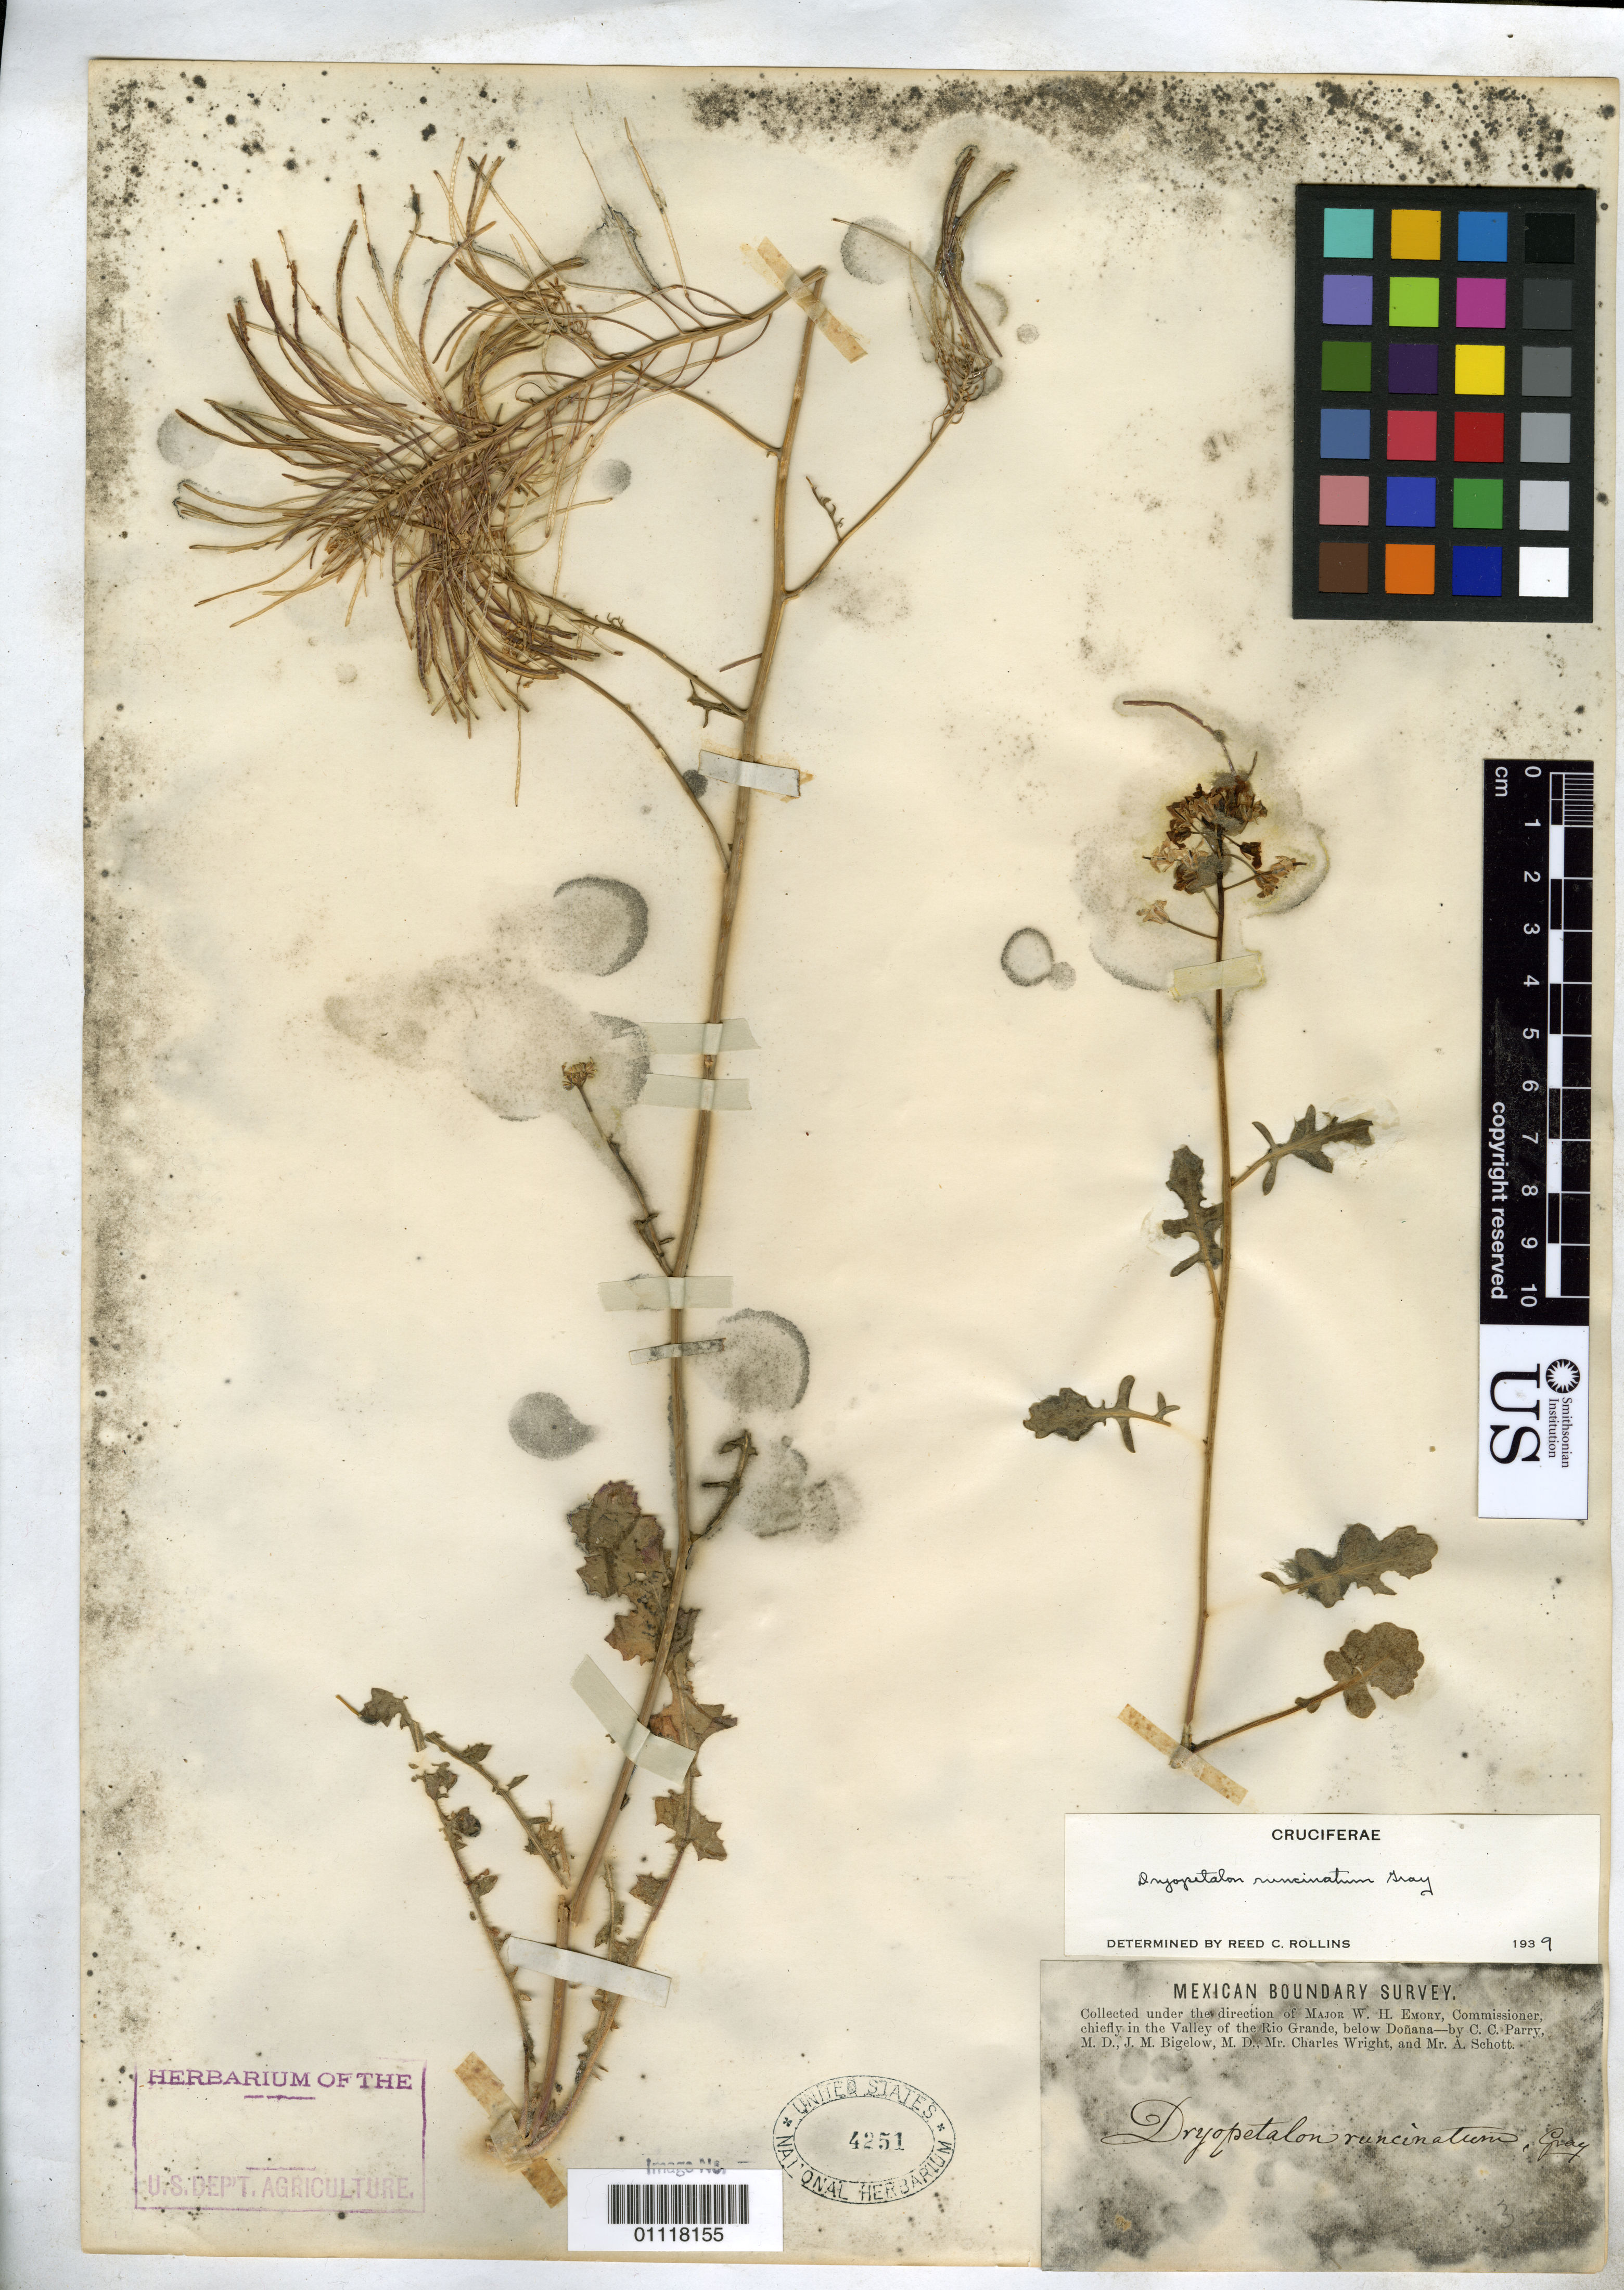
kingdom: Plantae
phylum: Tracheophyta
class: Magnoliopsida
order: Brassicales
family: Brassicaceae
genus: Dryopetalon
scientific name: Dryopetalon runcinatum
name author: A. Gray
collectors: C. C. Parry, J. M. Bigelow, C. Wright & A. Schott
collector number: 32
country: United States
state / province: New Mexico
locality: Valley of the Rio Grande, below Doñana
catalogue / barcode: US 4251